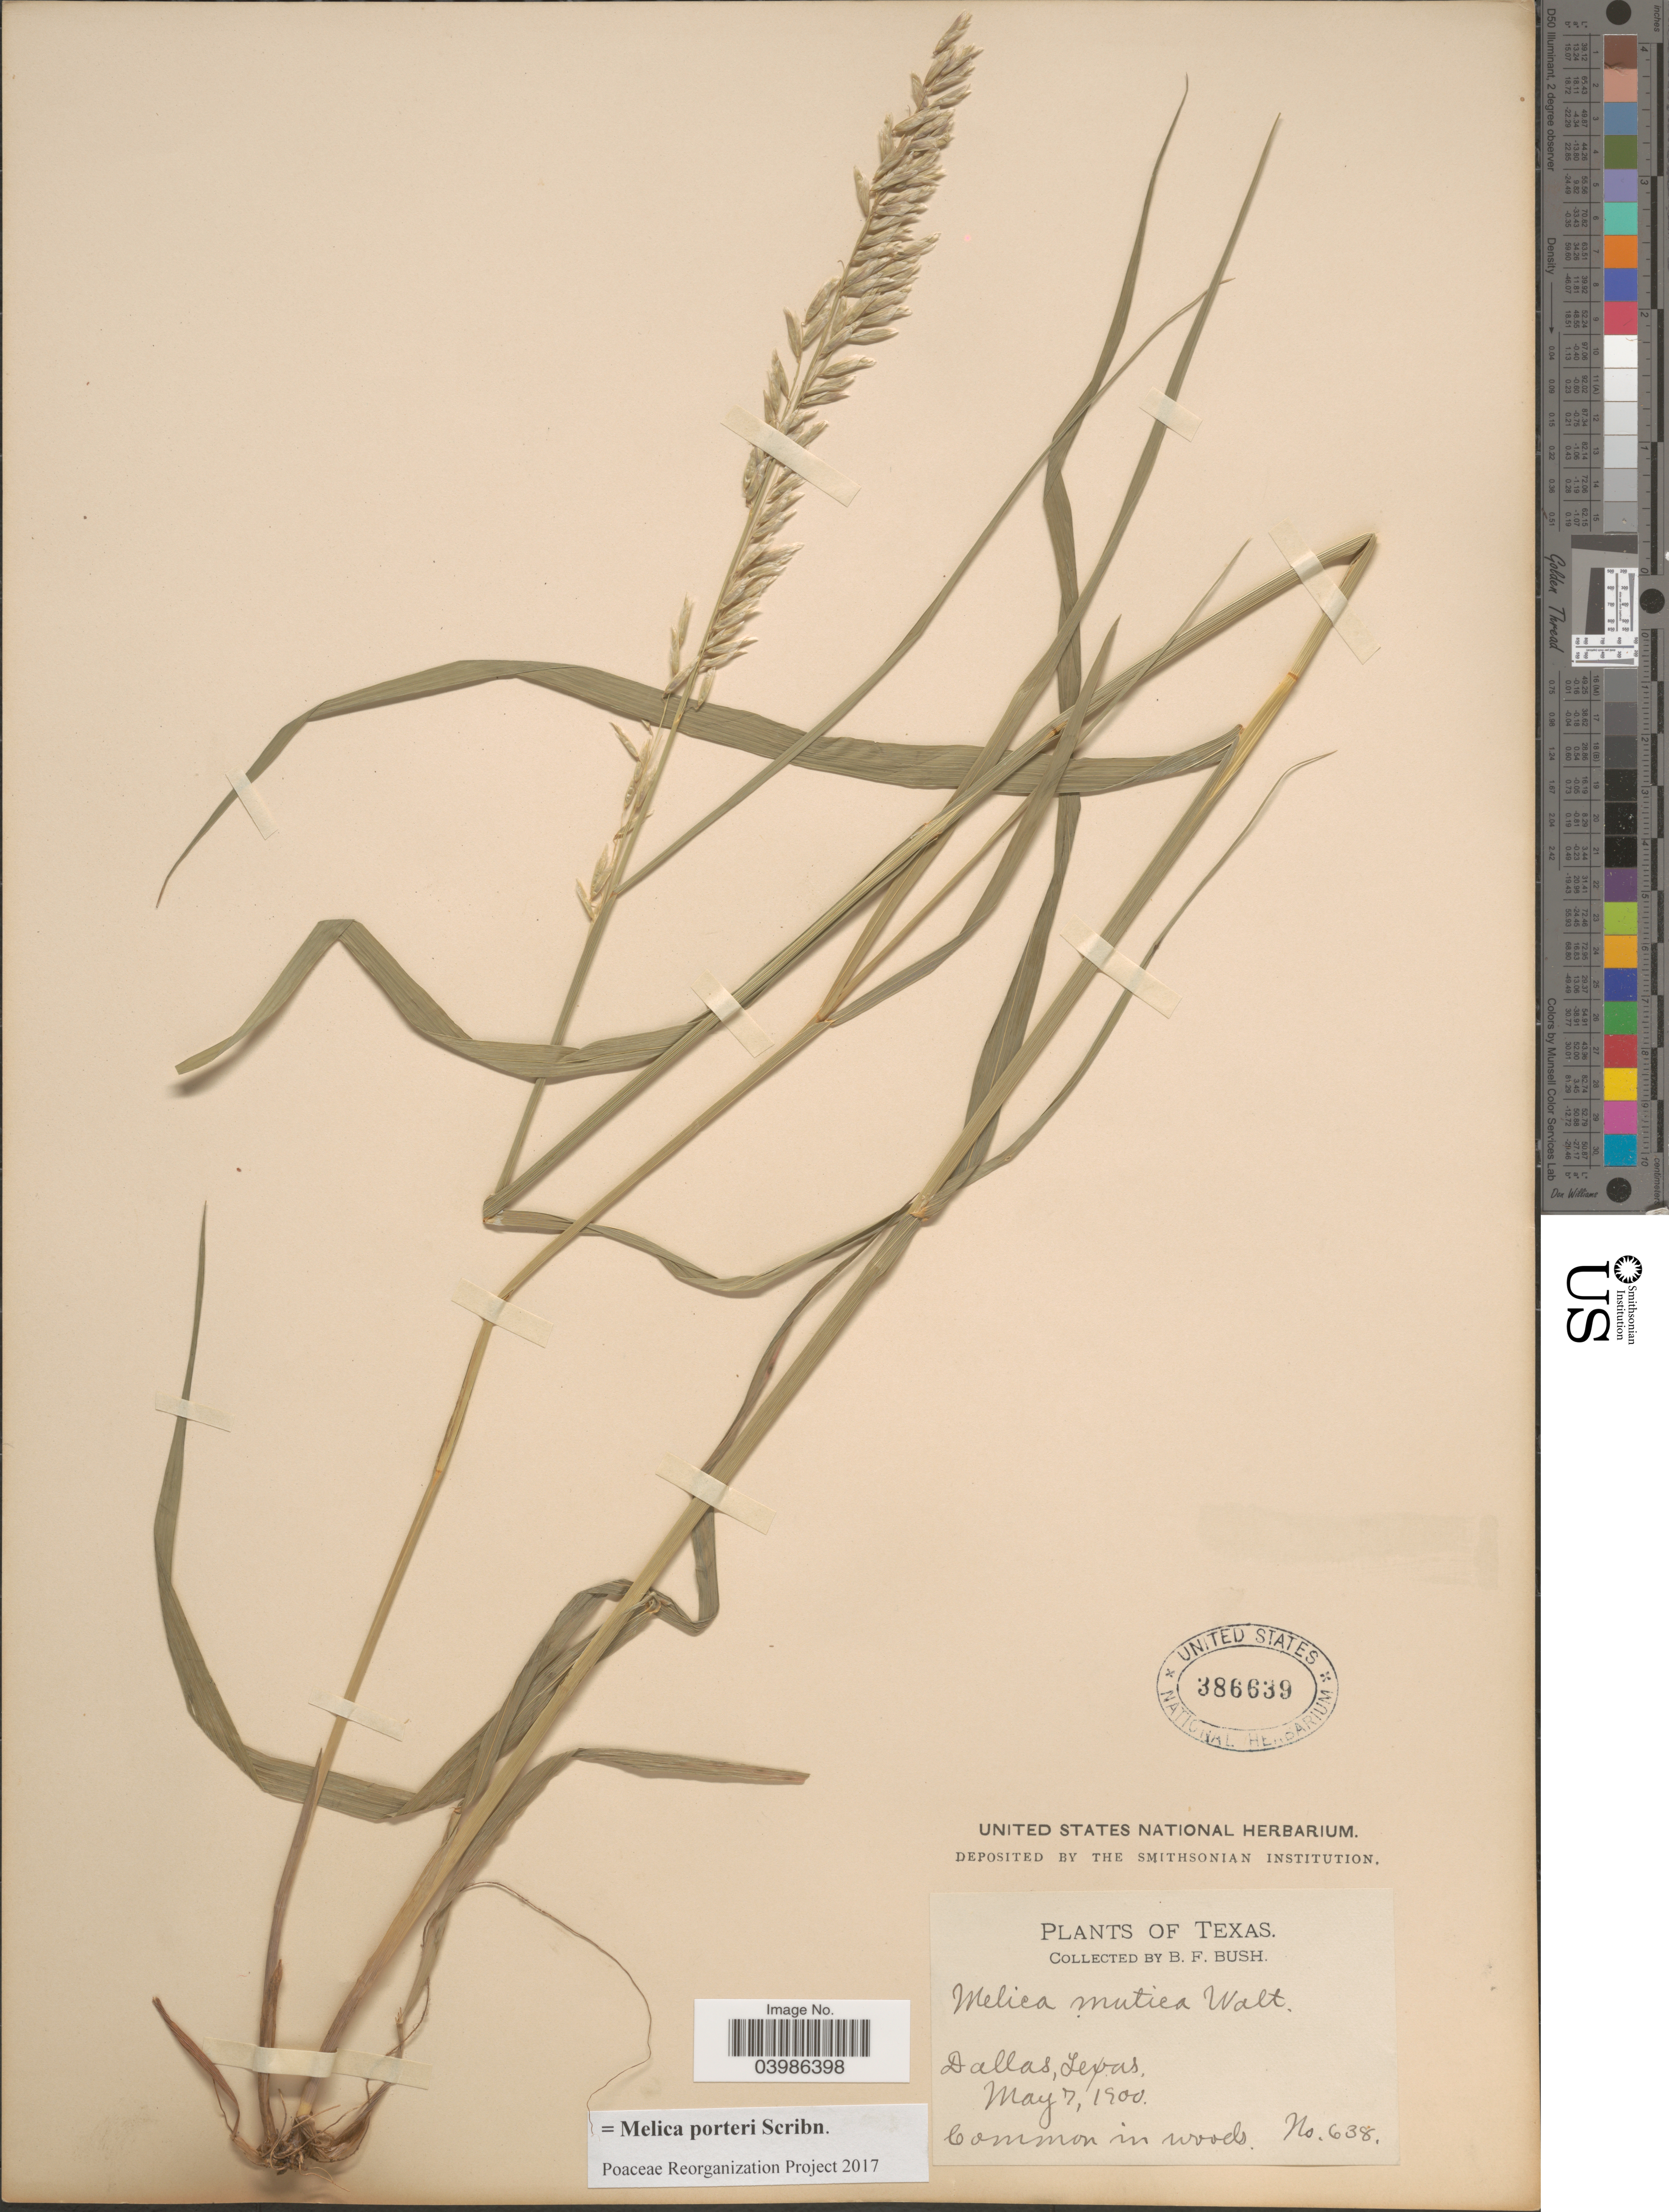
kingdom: Plantae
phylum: Tracheophyta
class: Liliopsida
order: Poales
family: Poaceae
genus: Melica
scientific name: Melica porteri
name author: Scribn.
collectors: B. F. Bush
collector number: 638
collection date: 1900-05-07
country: United States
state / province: Texas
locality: Dallas.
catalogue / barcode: US 386639